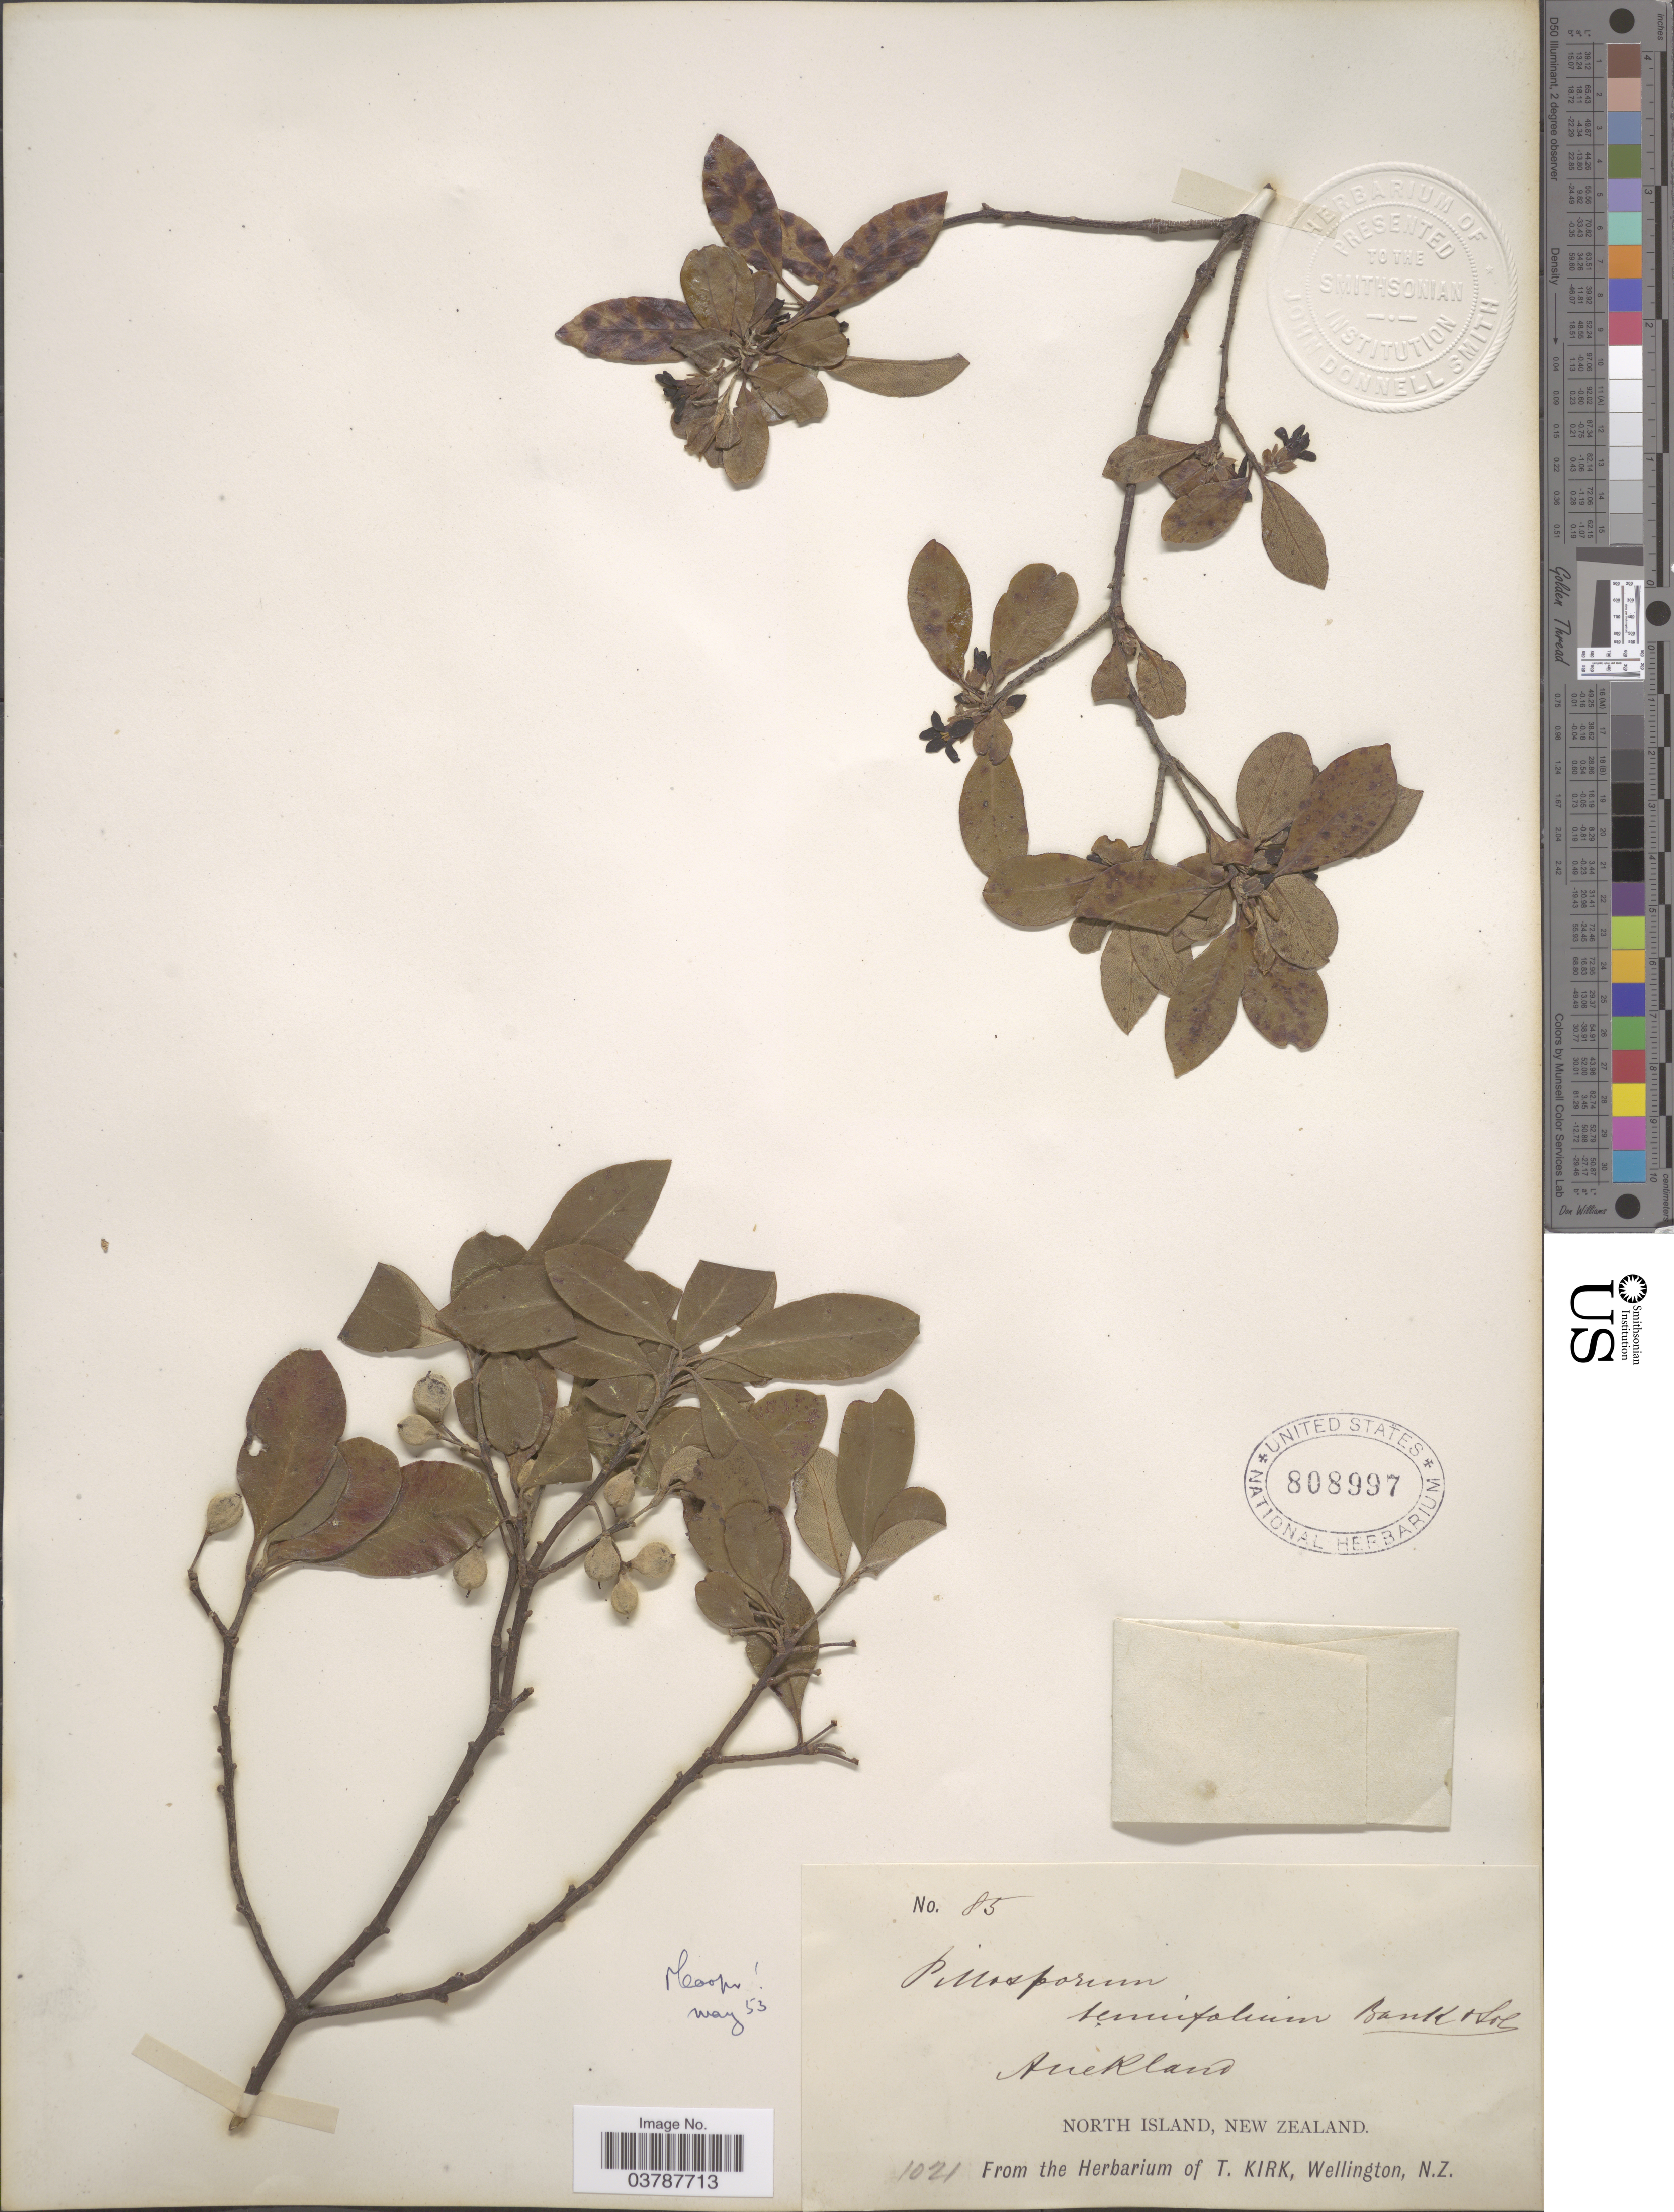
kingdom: Plantae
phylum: Tracheophyta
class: Magnoliopsida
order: Apiales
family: Pittosporaceae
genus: Pittosporum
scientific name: Pittosporum tenuifolium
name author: Gaertn.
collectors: ex herb. T. Kirk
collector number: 85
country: New Zealand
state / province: Auckland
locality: North Island.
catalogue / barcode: US 808997